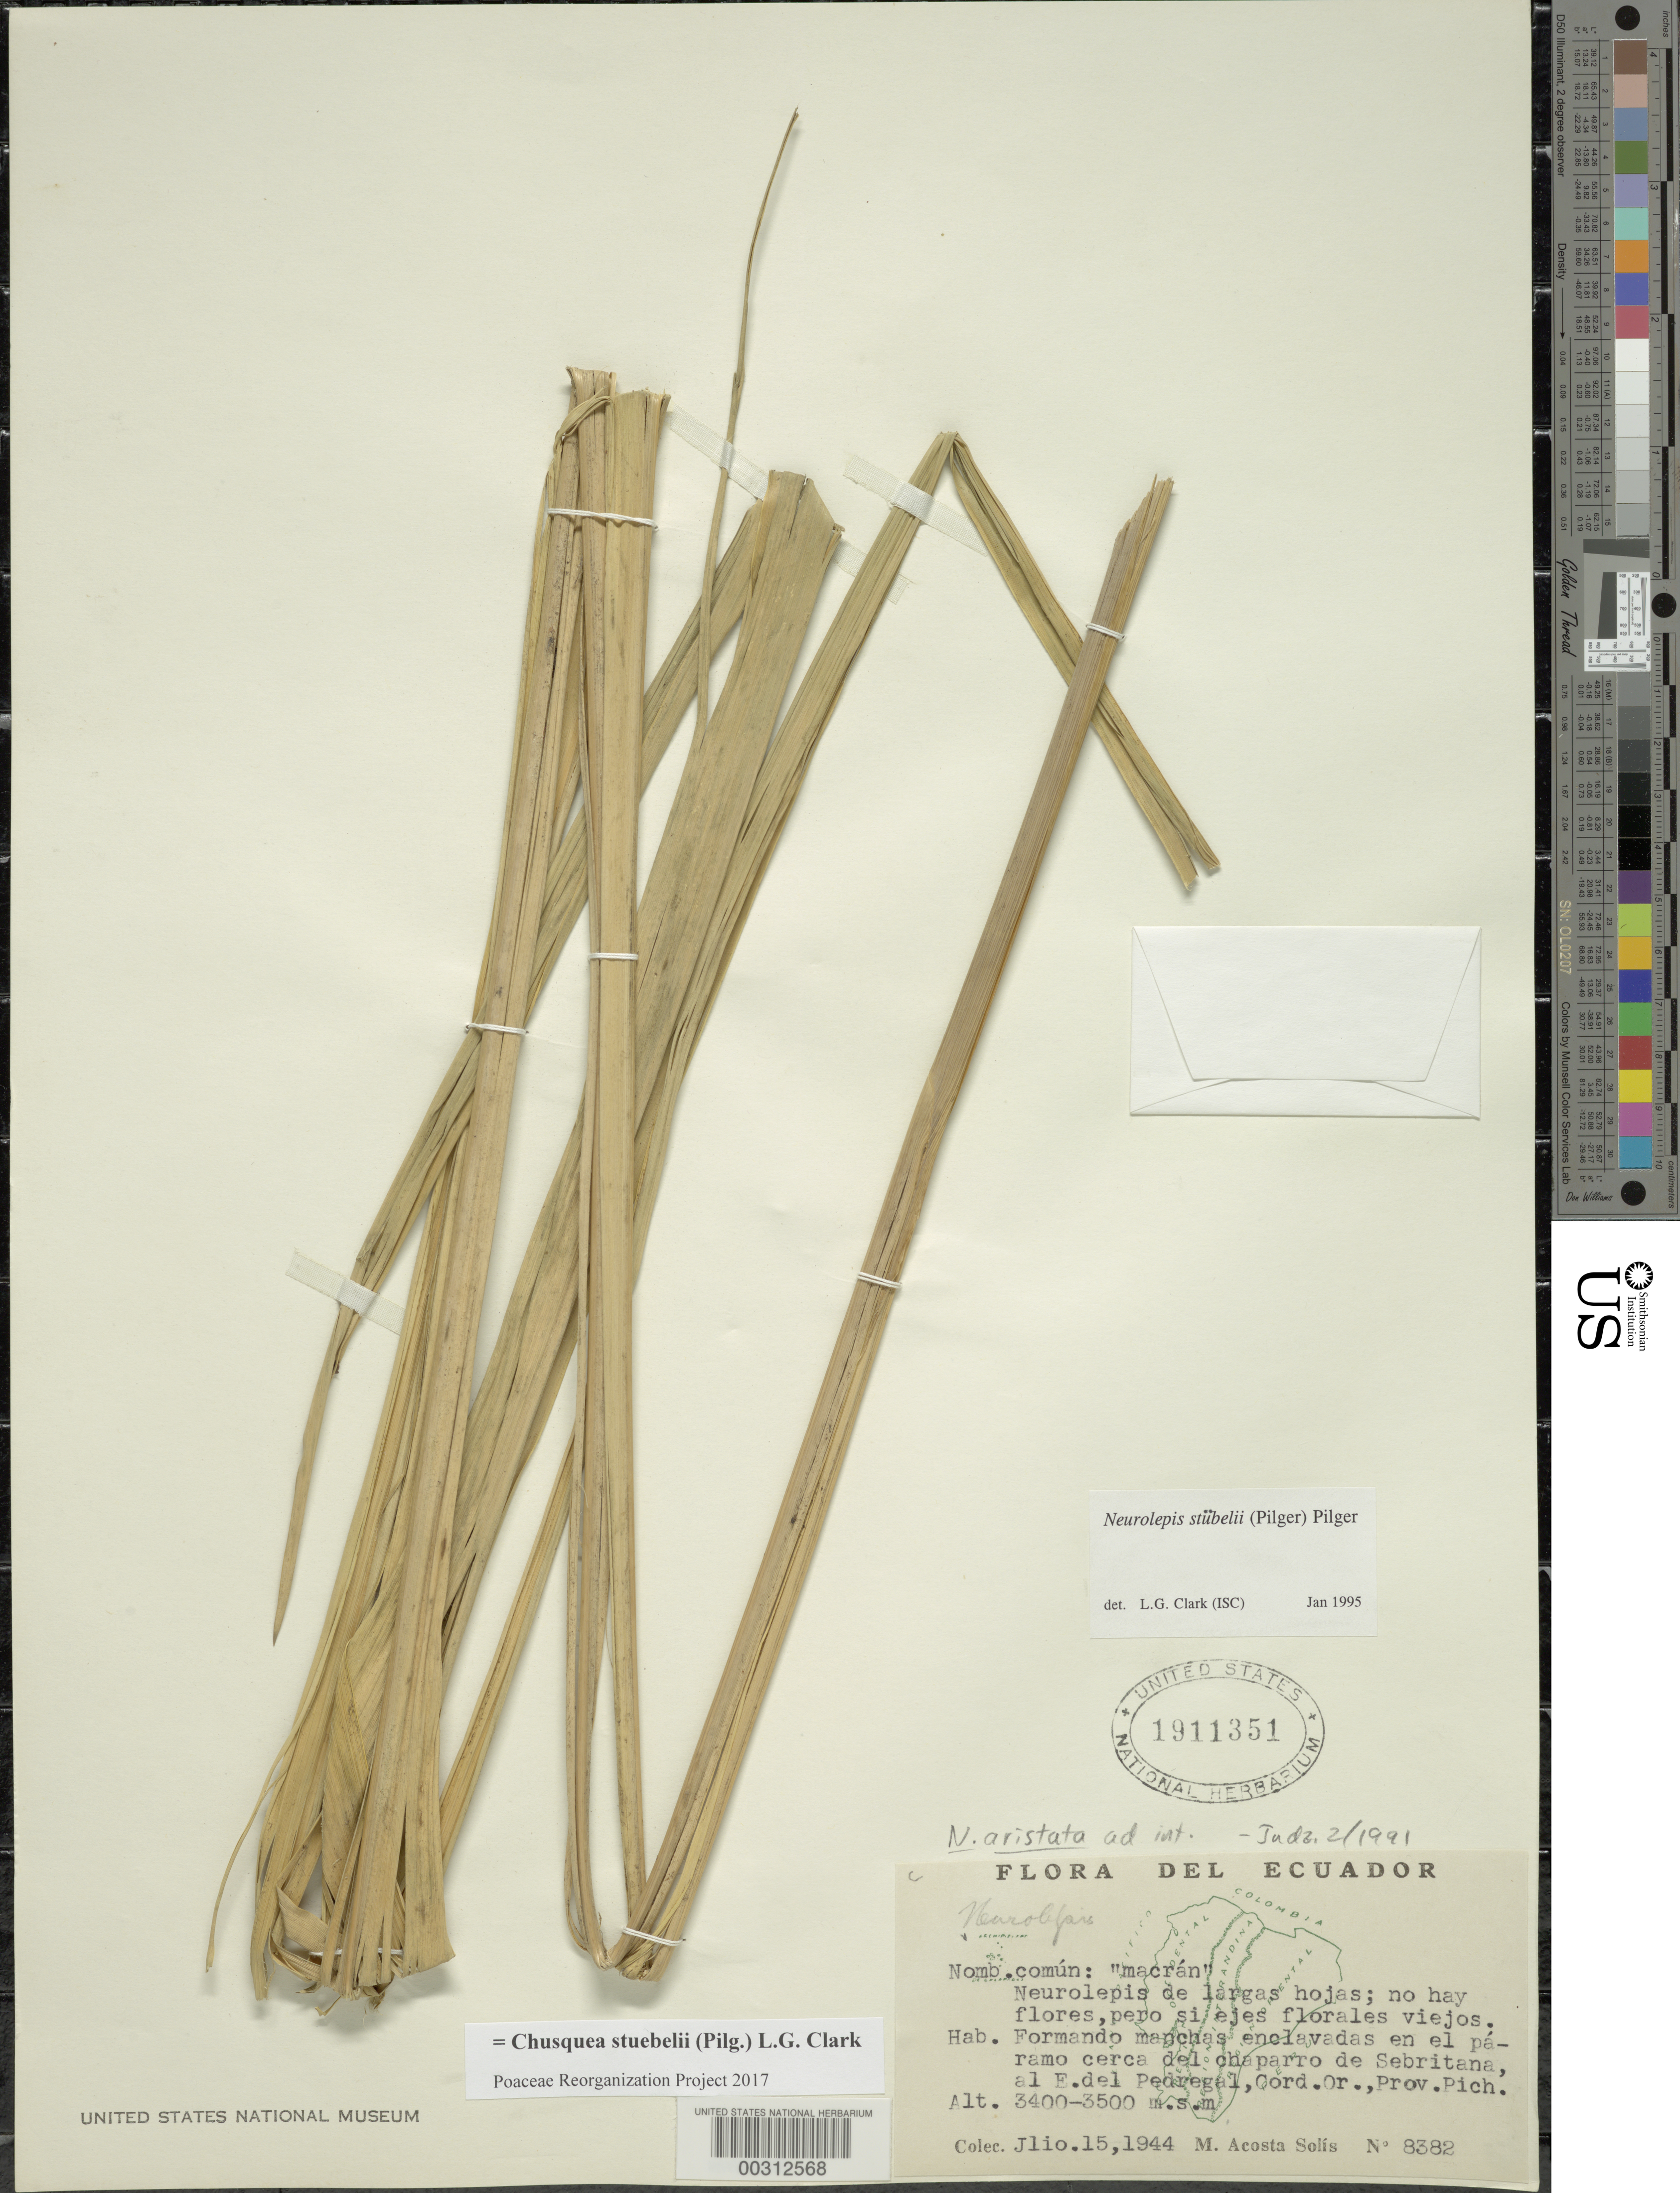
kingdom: Plantae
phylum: Tracheophyta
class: Liliopsida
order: Poales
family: Poaceae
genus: Chusquea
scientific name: Chusquea stuebelii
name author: (Pilg.) L.G. Clark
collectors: M. Acosta Solis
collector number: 8382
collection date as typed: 15 Jul 1944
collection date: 1944-07-15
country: Ecuador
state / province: Pichincha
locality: Sebritana, Pedregal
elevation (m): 3400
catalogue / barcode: US 1911351